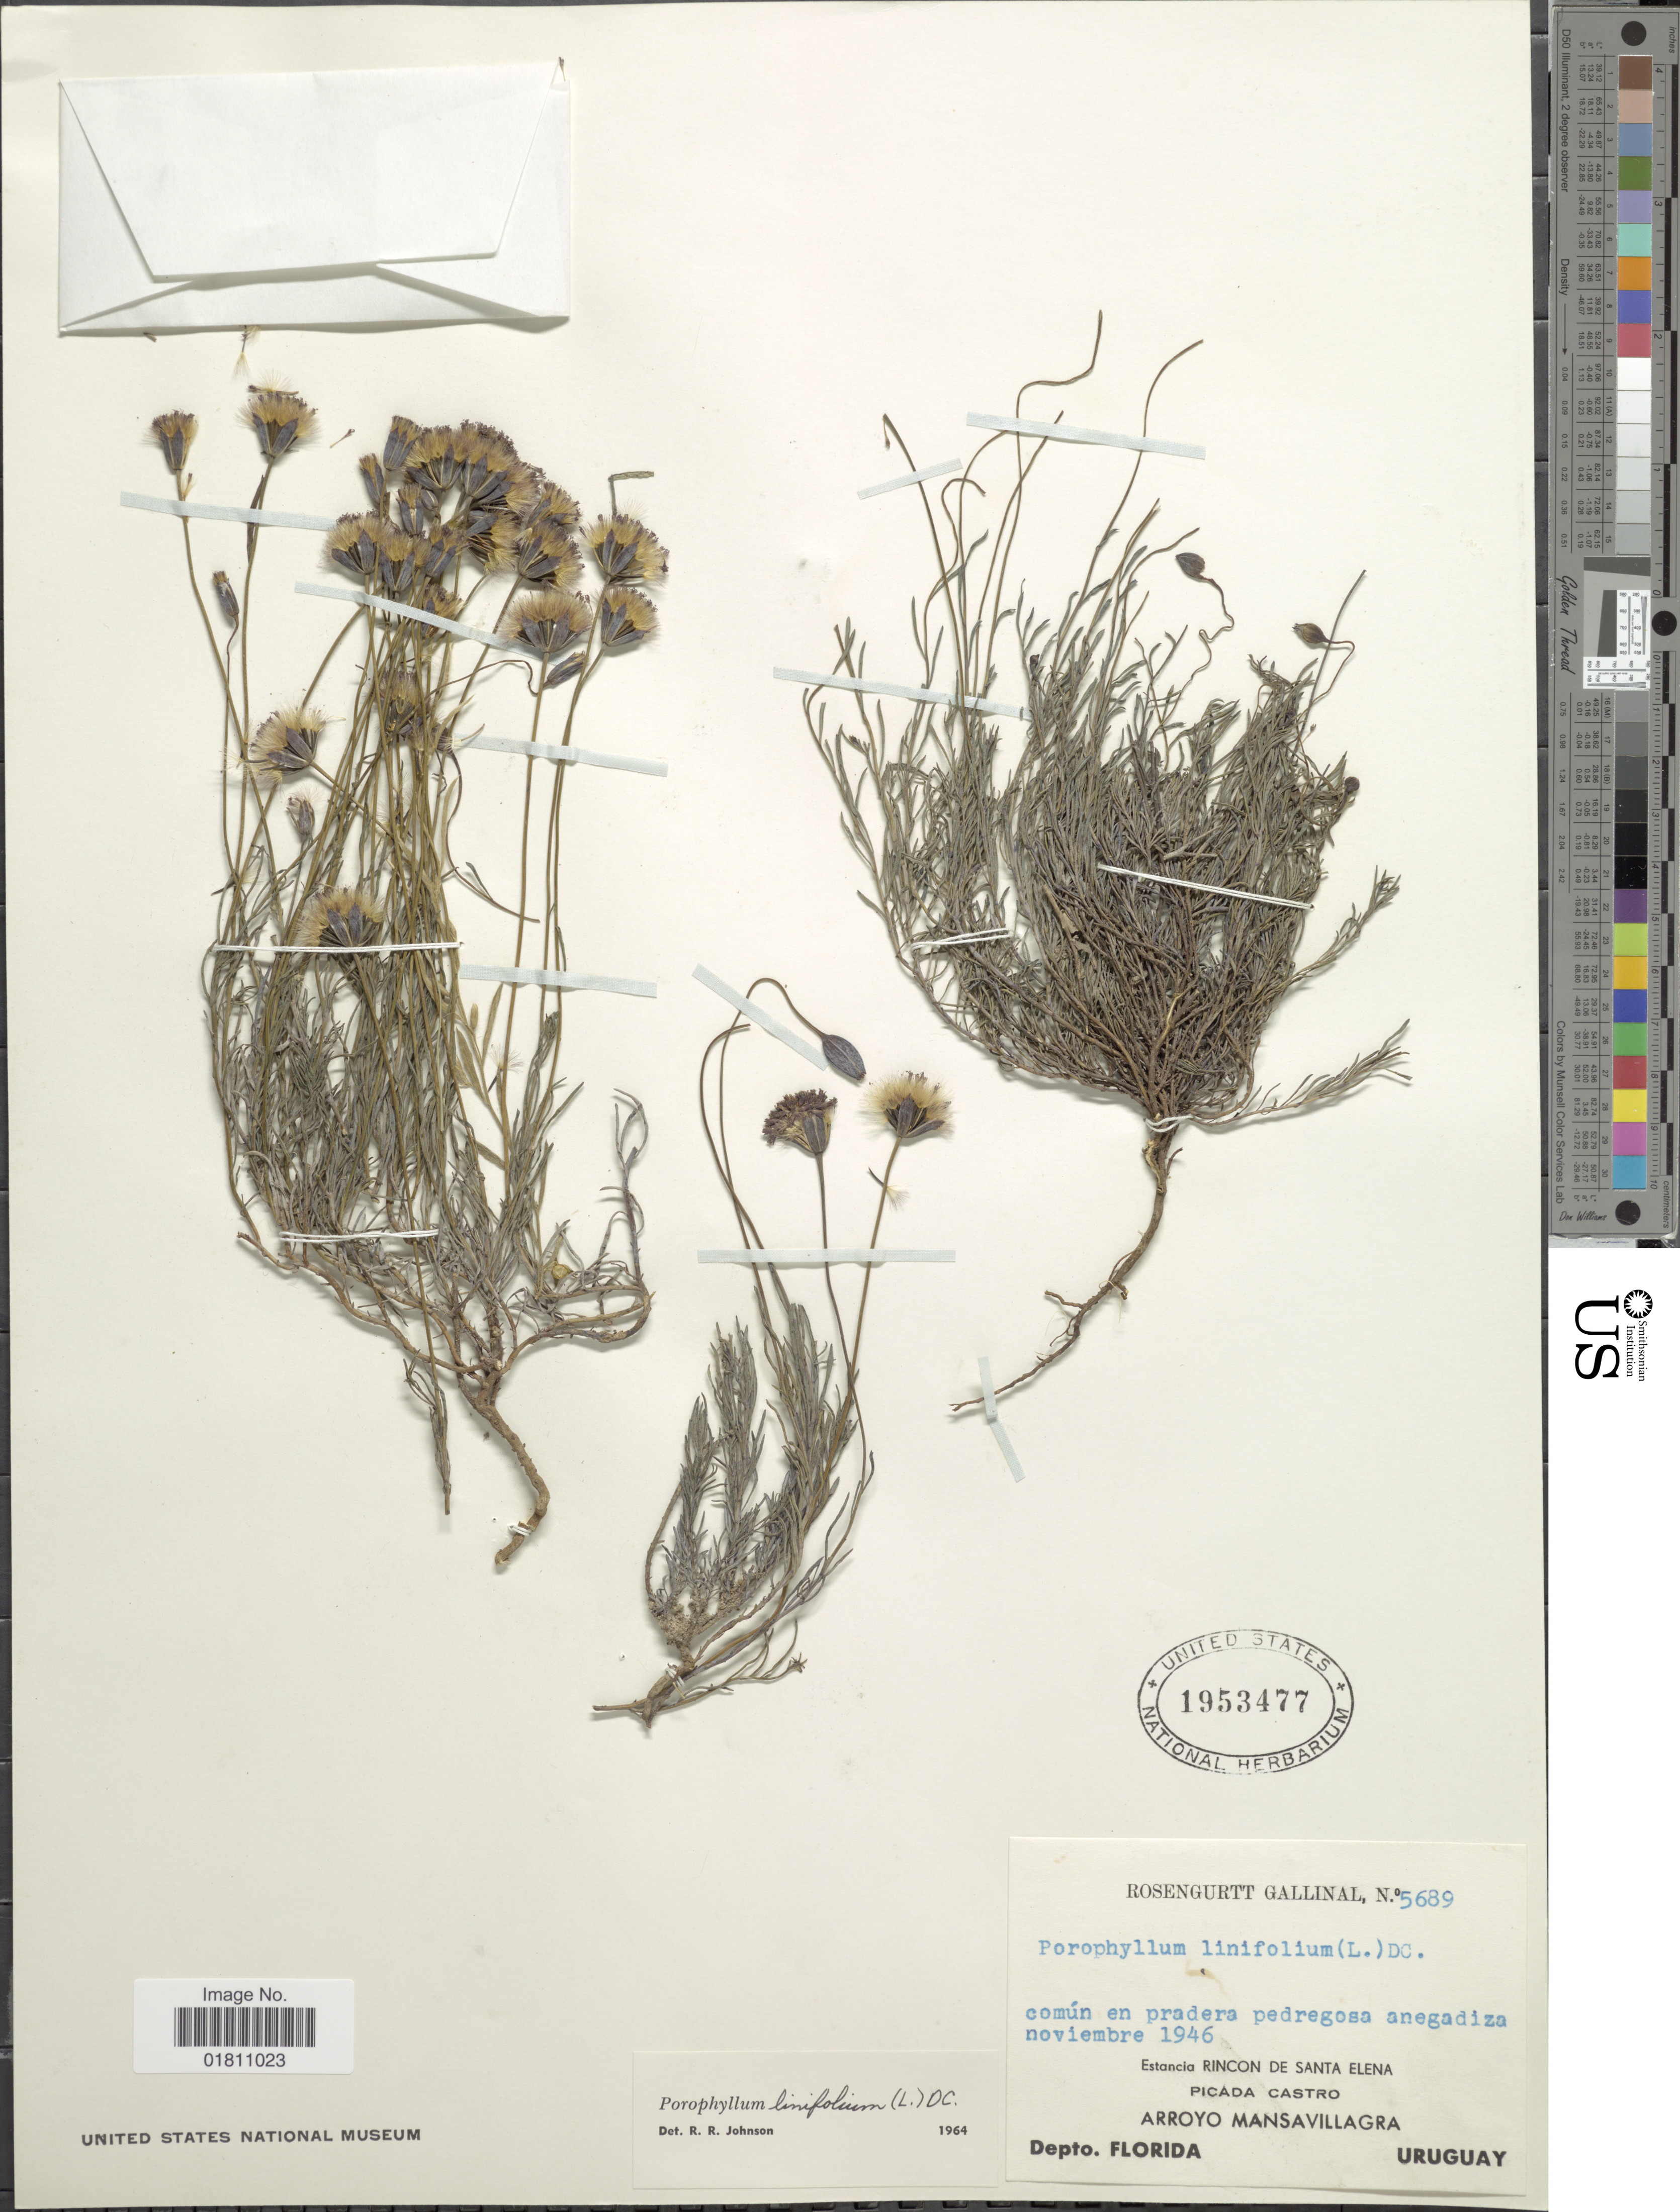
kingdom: Plantae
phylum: Tracheophyta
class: Magnoliopsida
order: Asterales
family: Asteraceae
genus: Porophyllum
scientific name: Porophyllum linifolium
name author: (Ard.) DC.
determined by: Anzuinelli, M.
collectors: R. Gallinal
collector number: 5689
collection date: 1946-11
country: Uruguay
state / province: Florida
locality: Común en pradera pedregosa anegadiza, Estancia Rincon de Santa Elena, Picada Castro, Arroyo Mansavillagra, Depto Florida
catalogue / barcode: US 1953477